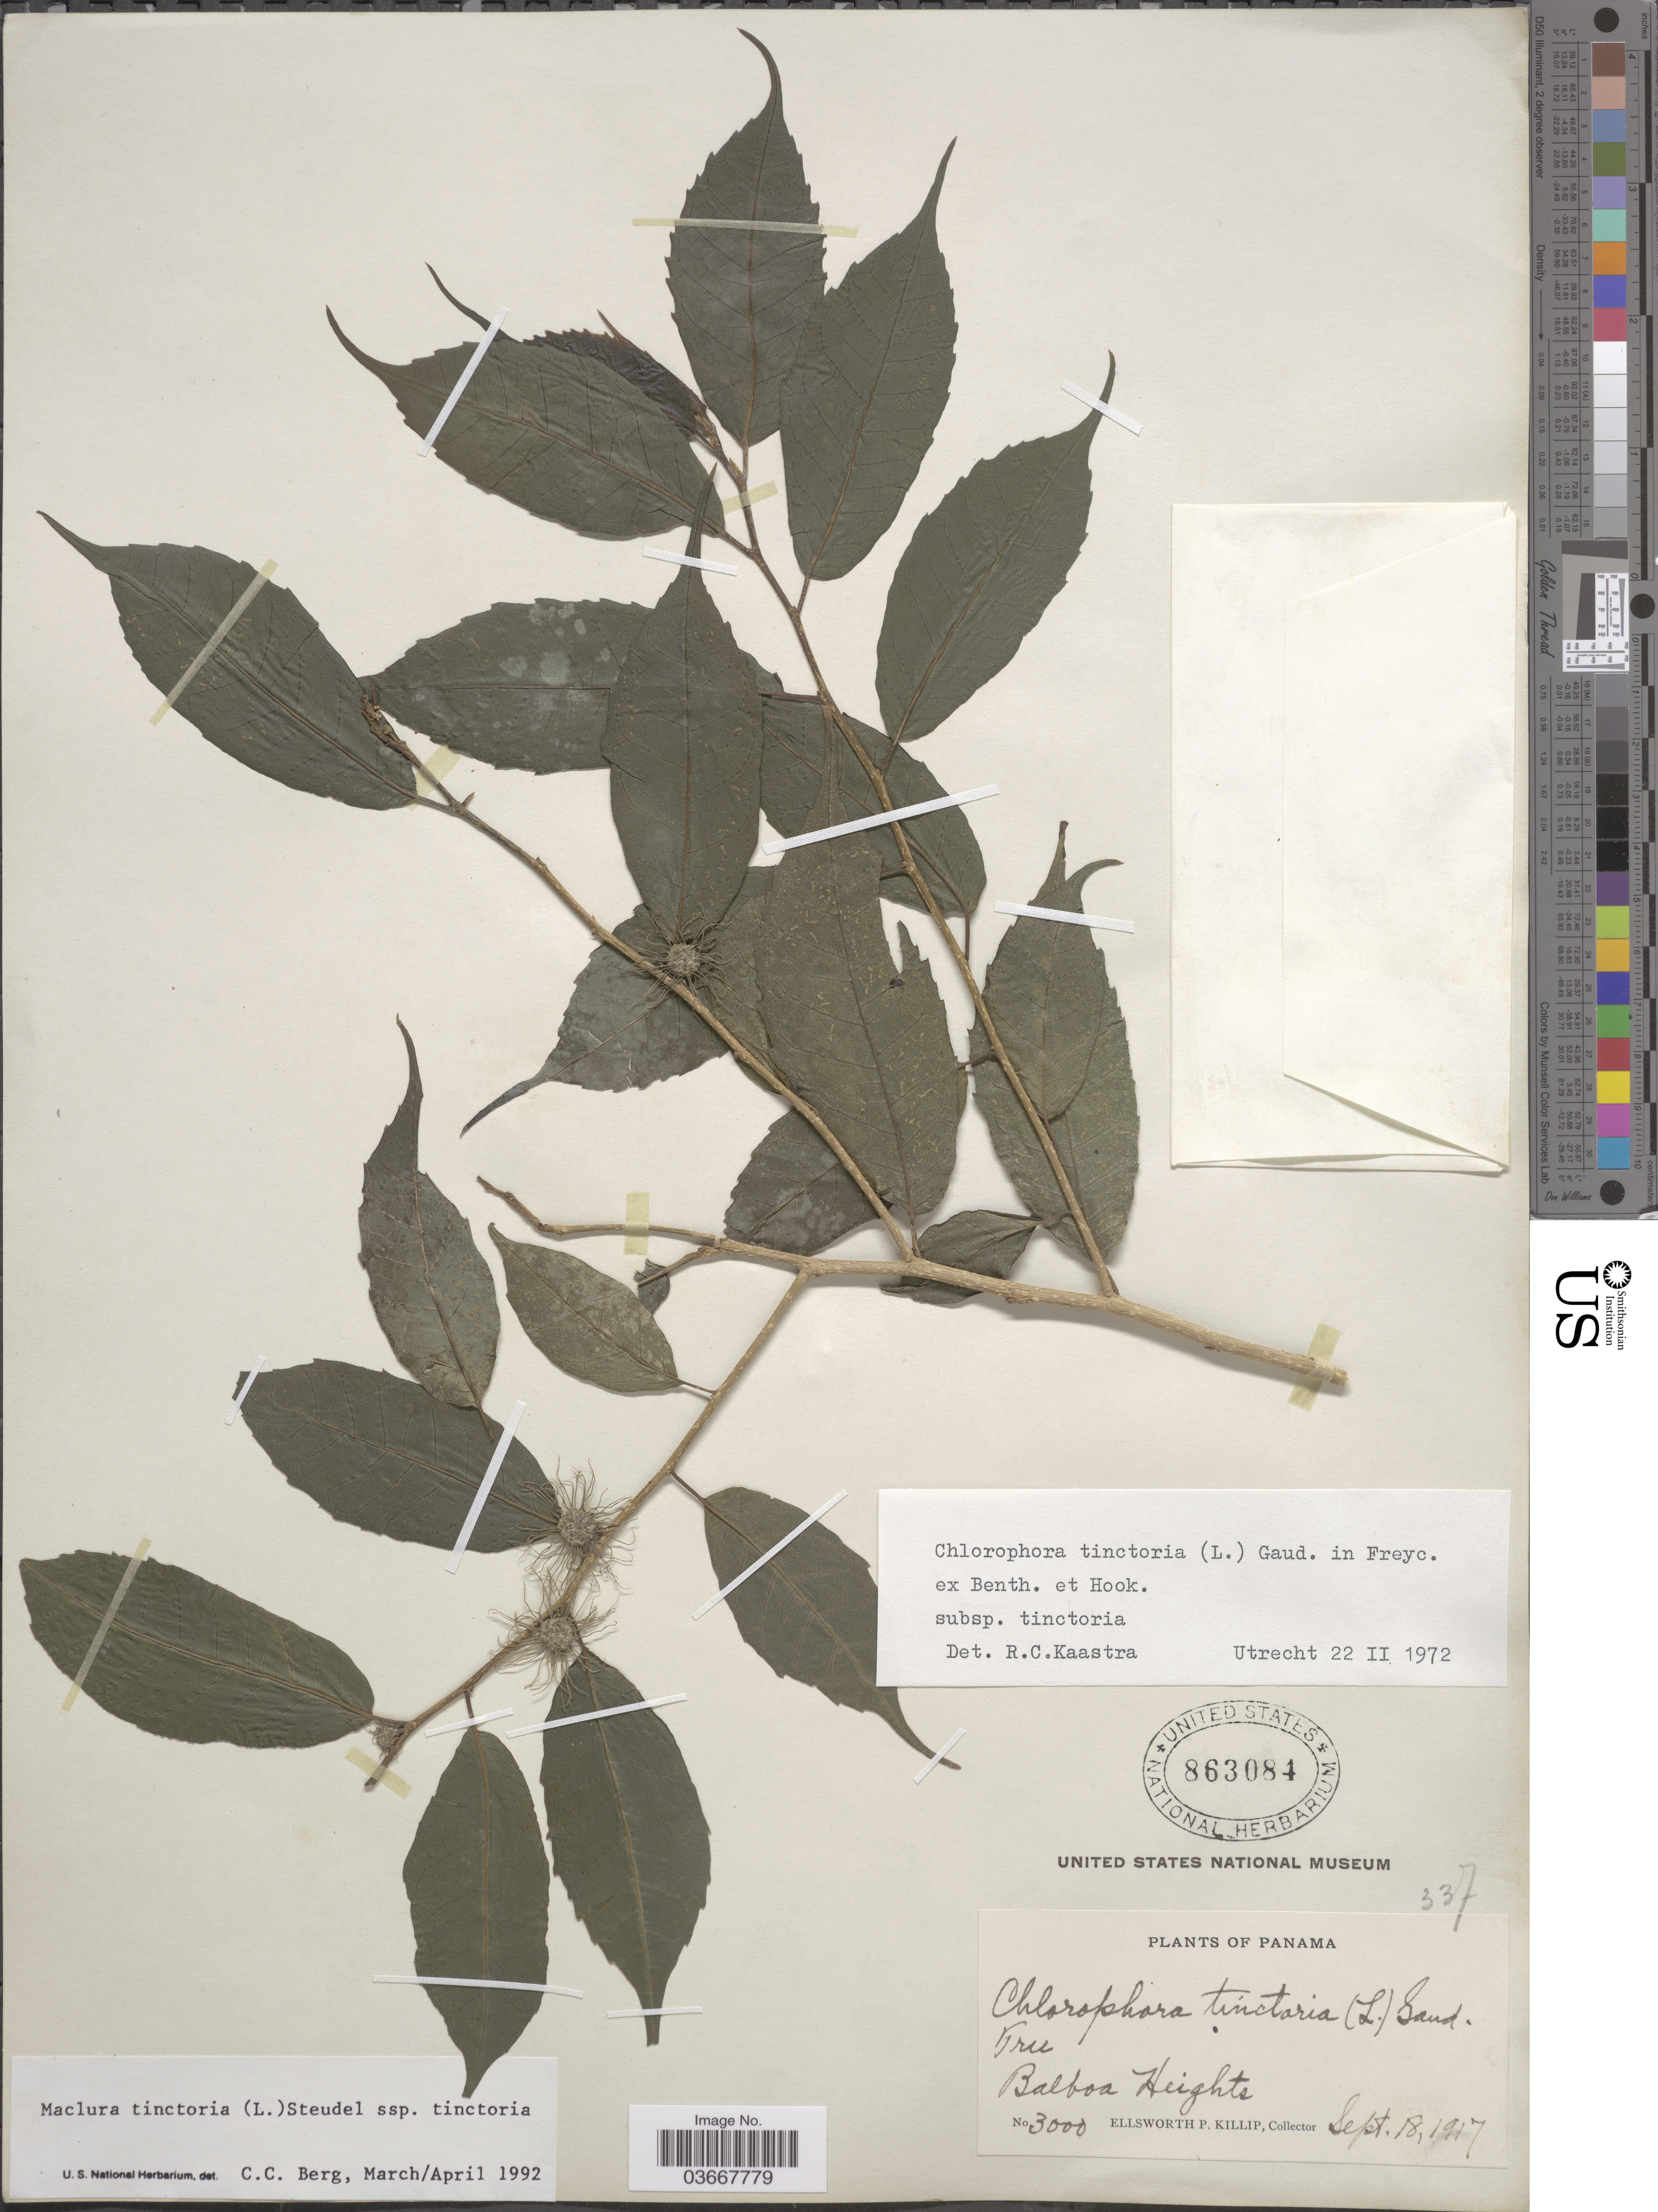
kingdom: Plantae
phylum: Tracheophyta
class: Magnoliopsida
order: Rosales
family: Moraceae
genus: Maclura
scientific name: Maclura tinctoria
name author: (L.) D. Don ex Steud.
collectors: E. P. Killip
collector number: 3000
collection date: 1917-09-18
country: Panama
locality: Balboa Heights.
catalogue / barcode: US 863084